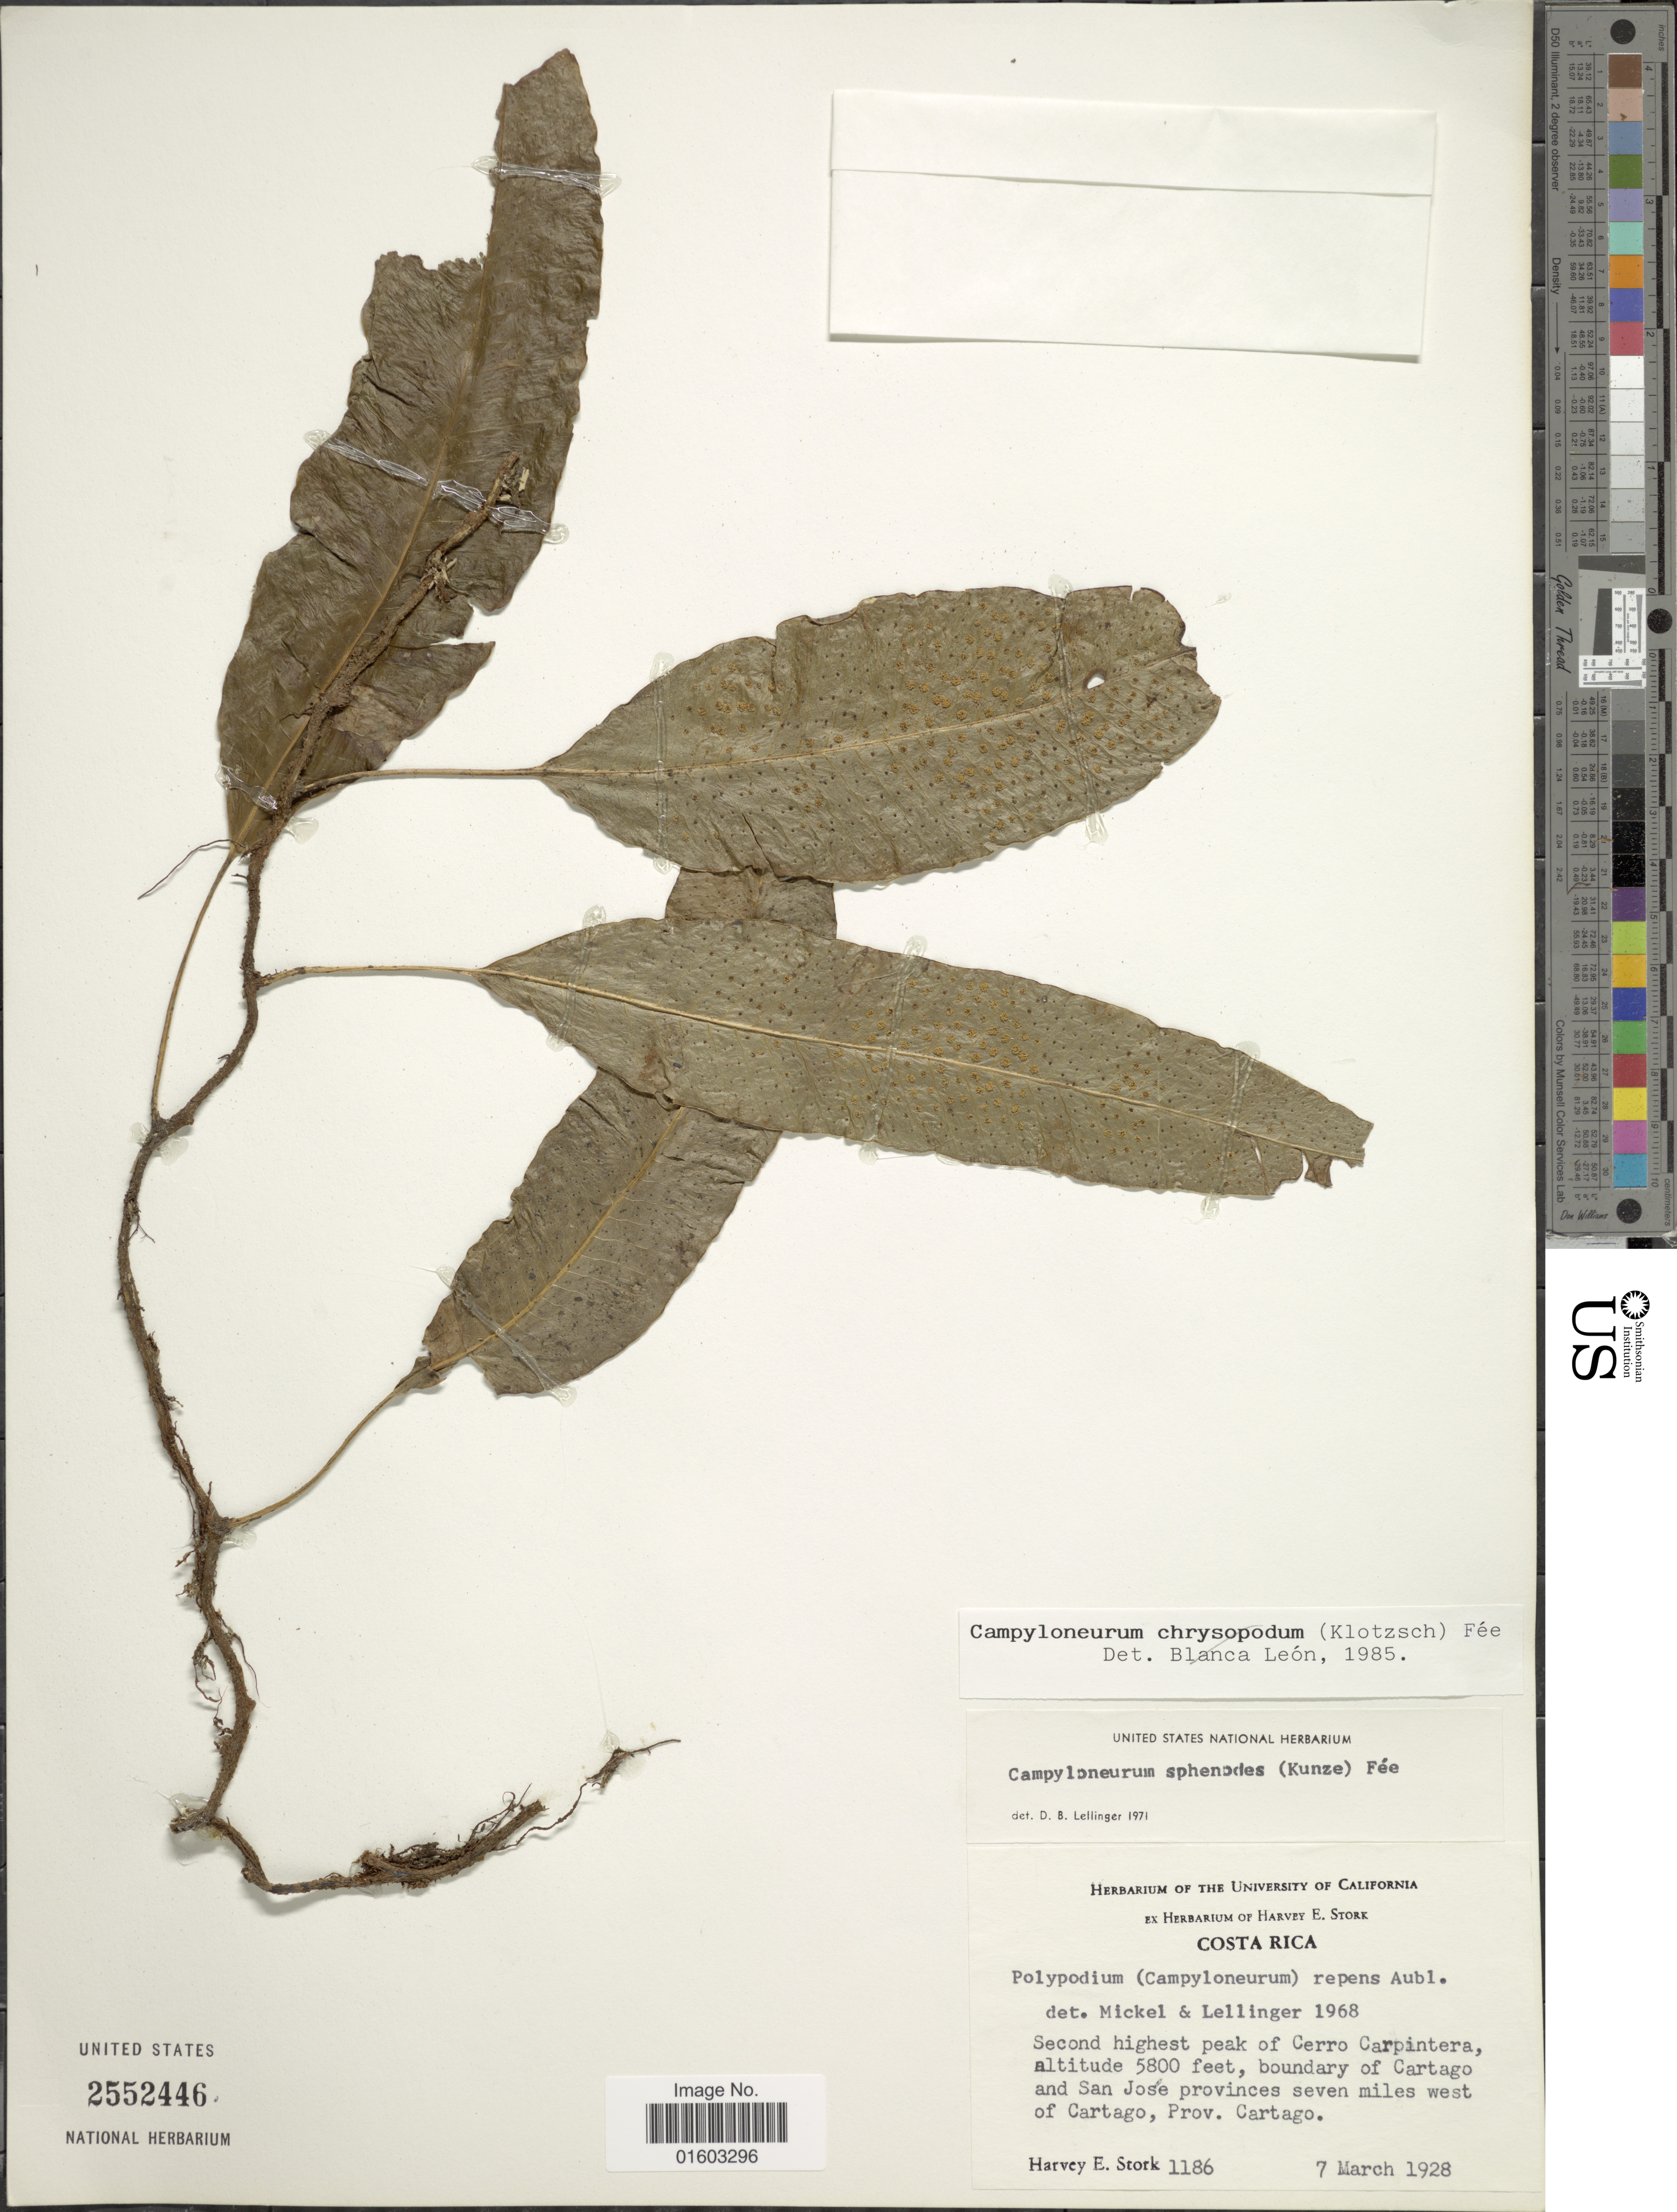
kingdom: Plantae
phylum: Tracheophyta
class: Polypodiopsida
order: Polypodiales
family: Polypodiaceae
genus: Campyloneurum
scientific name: Campyloneurum wercklei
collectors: H. E. Stork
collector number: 1186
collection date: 1928-03-07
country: Costa Rica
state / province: Cartago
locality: Second highest peak of Cerro Carpintera, boundary of Cartago and San Jose provinces seven miles of Cartago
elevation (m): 1768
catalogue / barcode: US 2552446